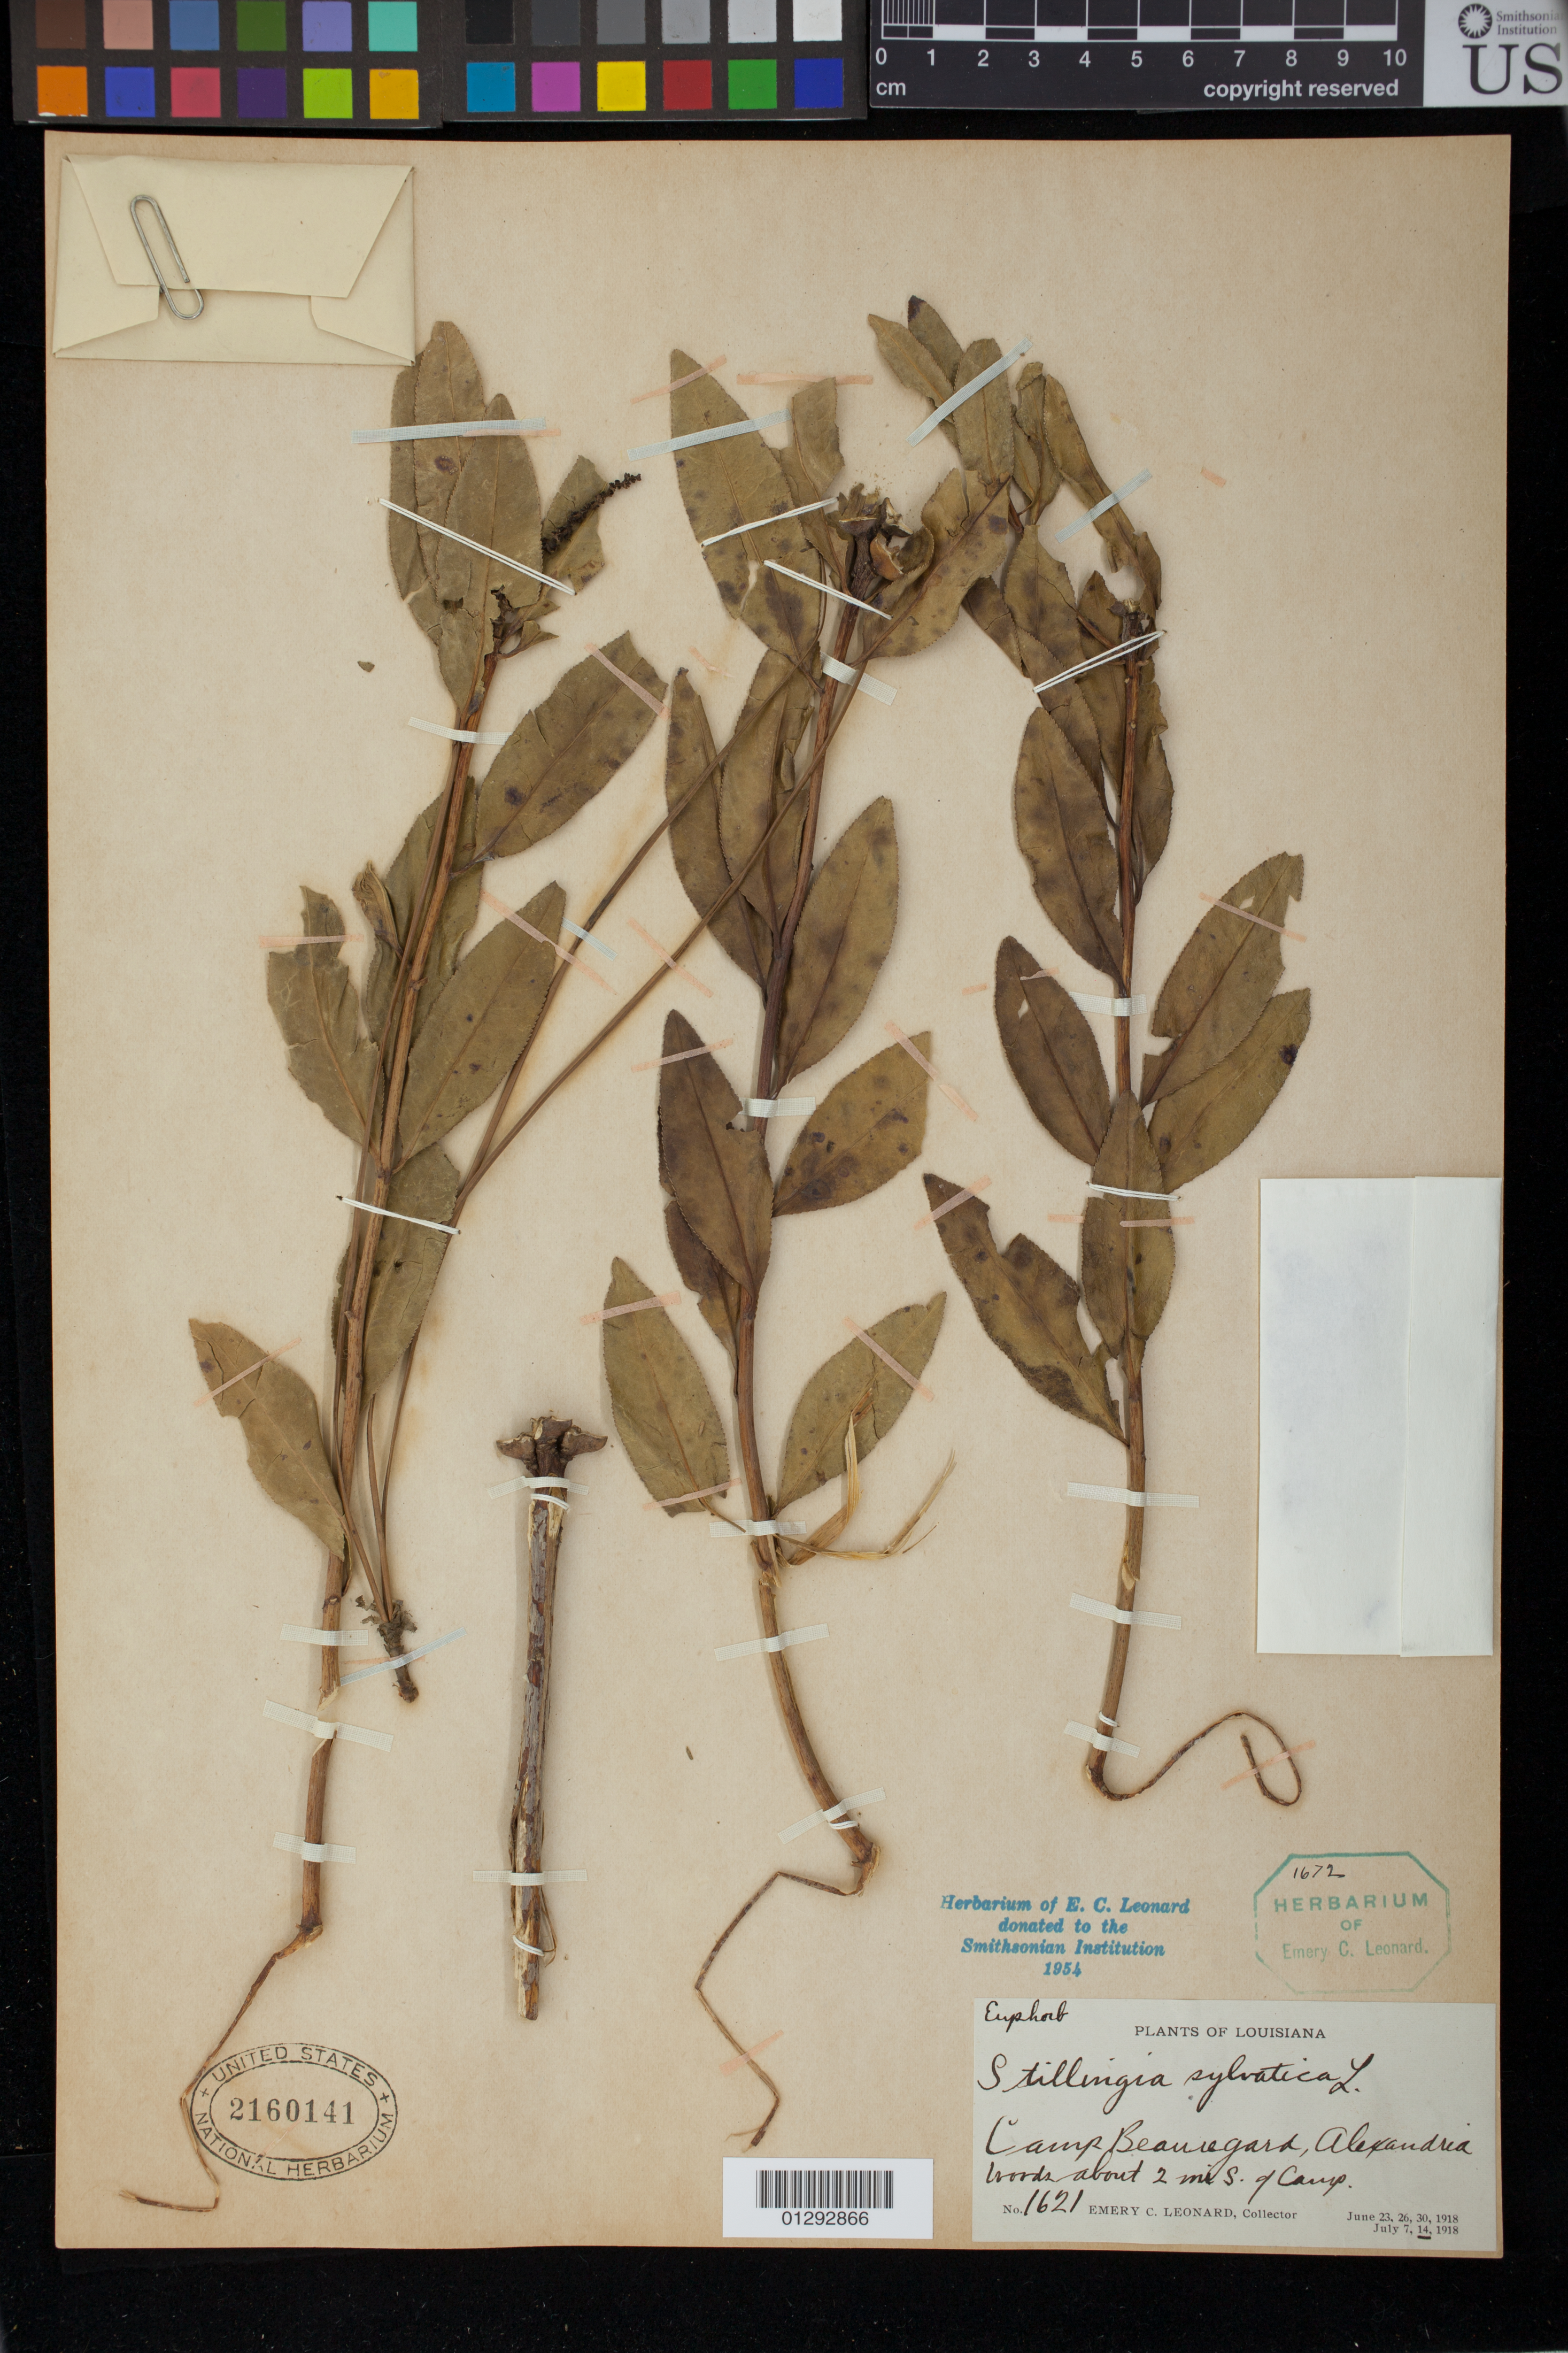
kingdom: Plantae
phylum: Tracheophyta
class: Magnoliopsida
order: Malpighiales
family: Euphorbiaceae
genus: Stillingia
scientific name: Stillingia sylvatica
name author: L.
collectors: E. C. Leonard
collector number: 1621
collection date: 1918-07-14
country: United States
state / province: Louisiana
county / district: Rapides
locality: Camp Beauregard, Alexandria. Woods about 2 mi S. of Camp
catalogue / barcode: US 2160141